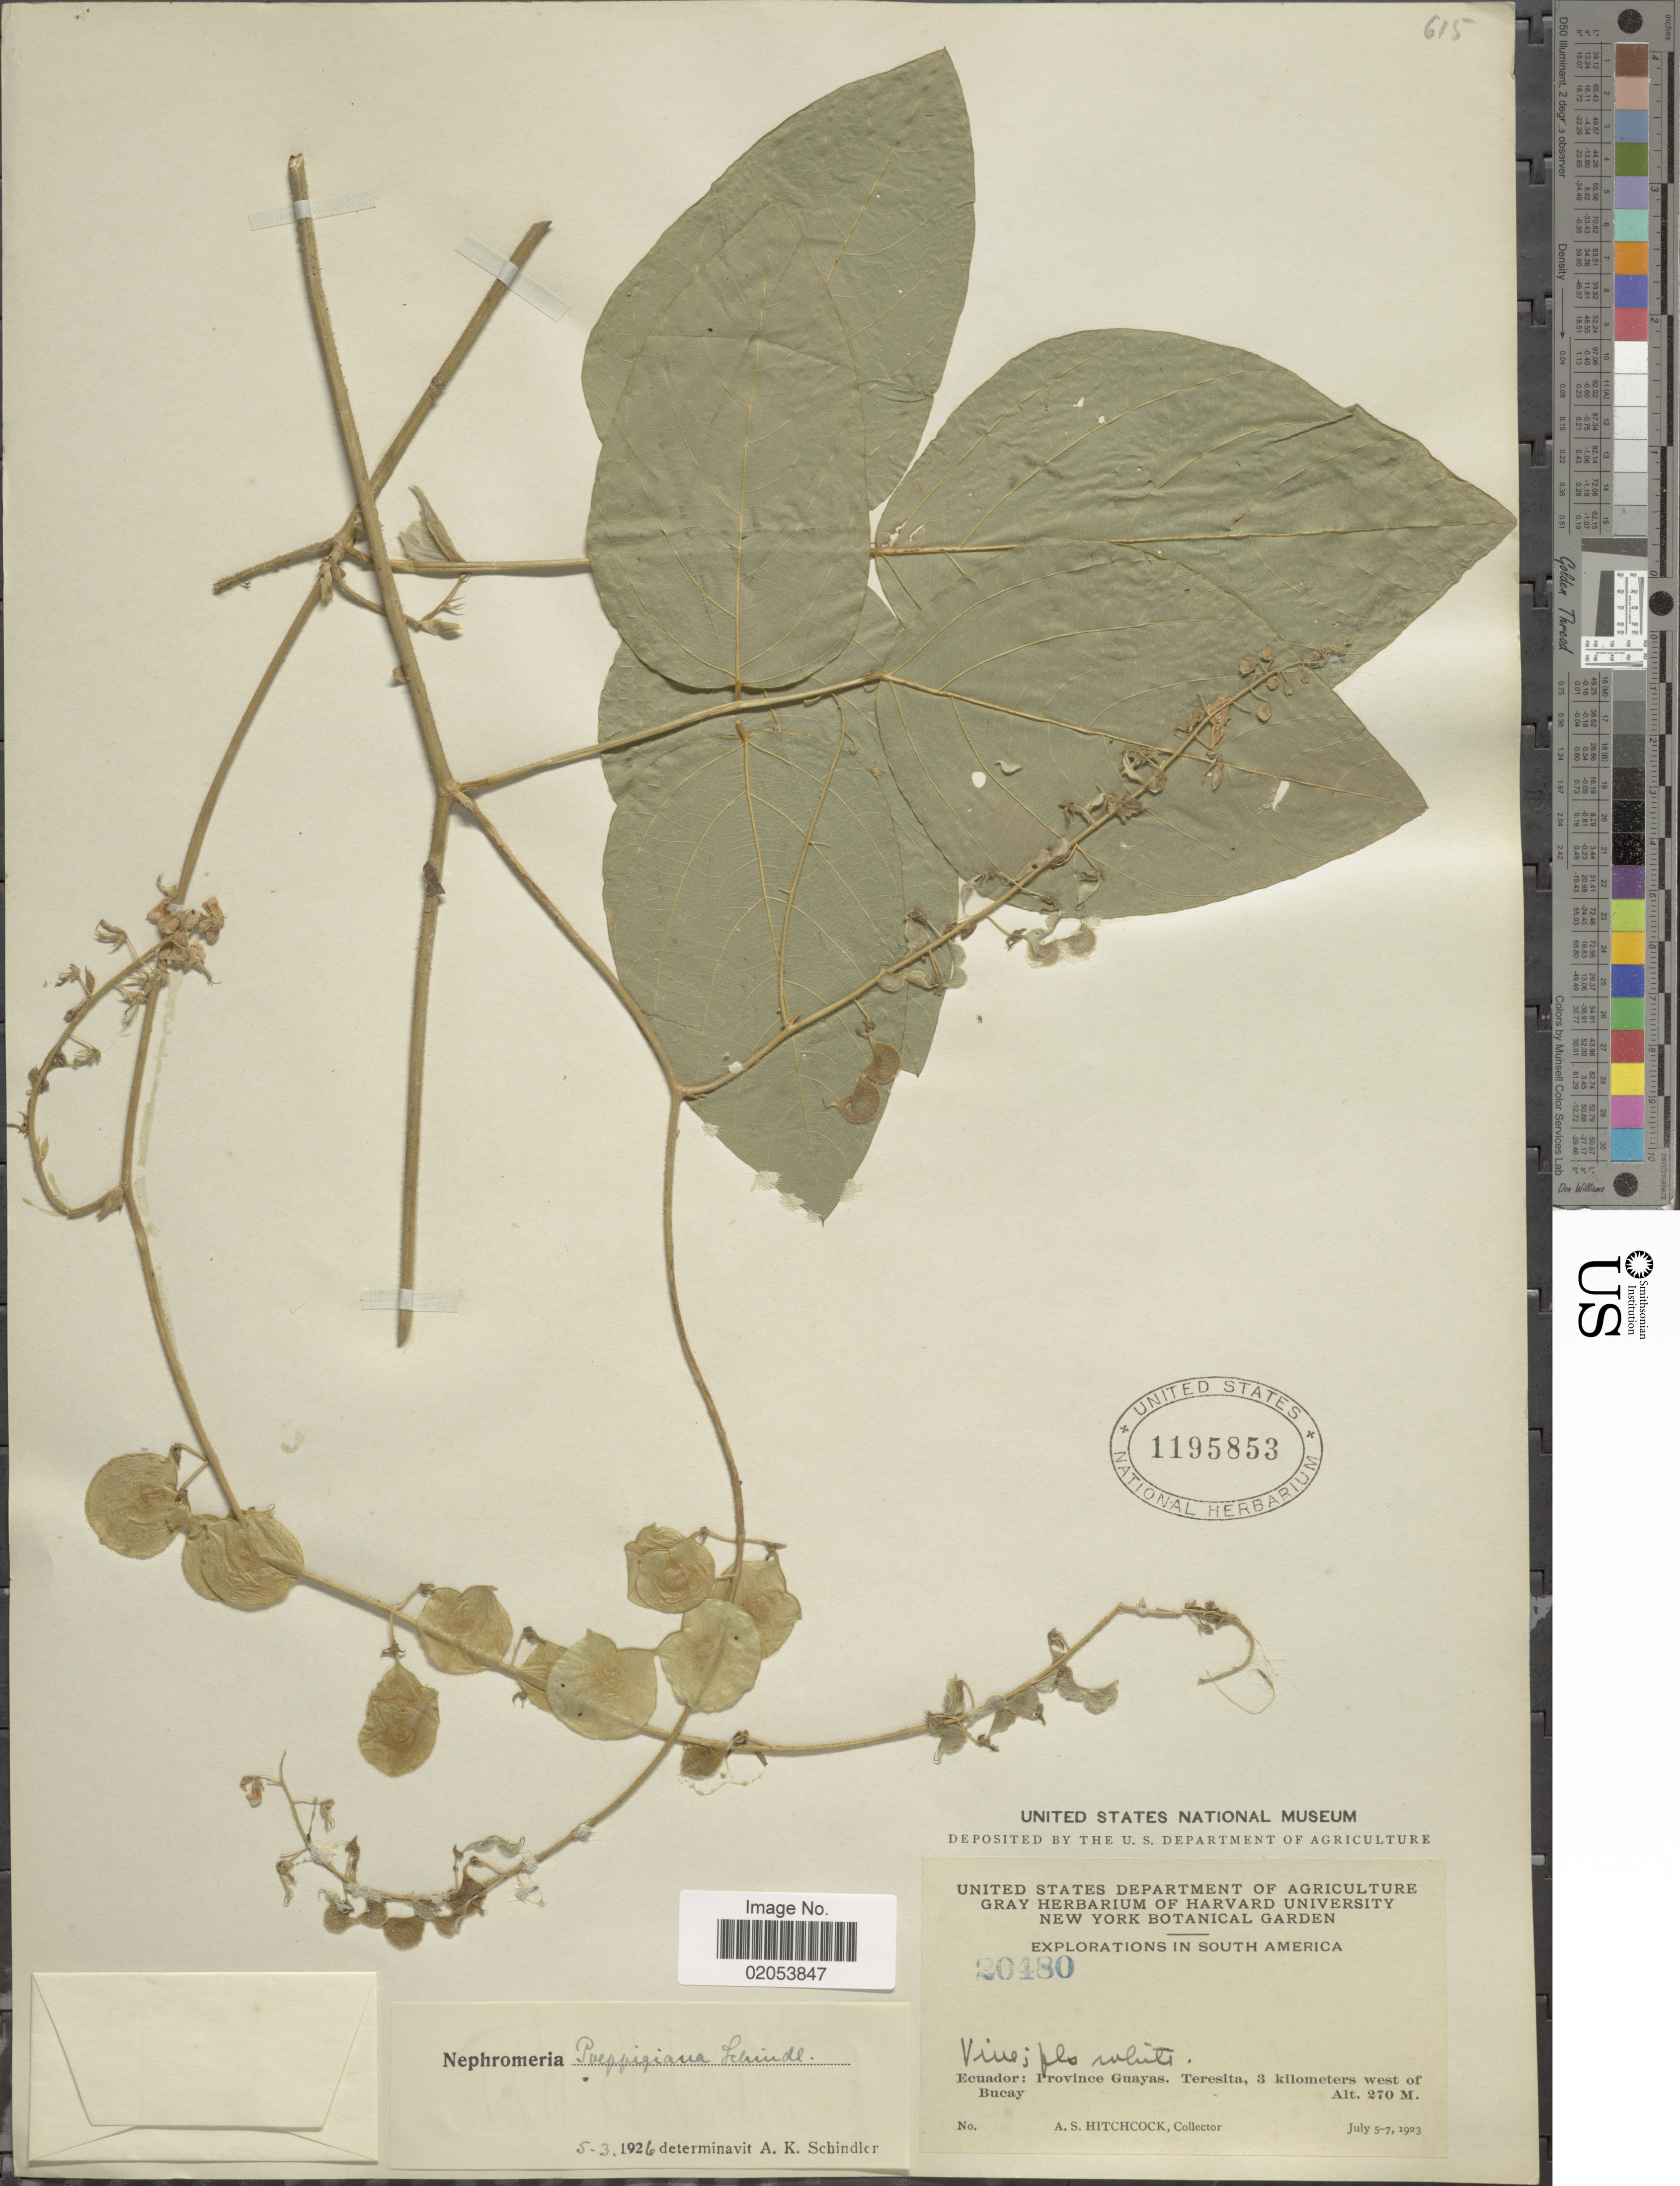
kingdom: Plantae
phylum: Tracheophyta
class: Magnoliopsida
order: Fabales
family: Fabaceae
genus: Desmodium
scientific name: Desmodium poeppigianum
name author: (Schindl.) J.F. Macbr.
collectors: A. S. Hitchcock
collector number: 20480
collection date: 1923-07-05/1923-07-07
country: Ecuador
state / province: Guayas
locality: Teresita, 3 kilometers west of Bucay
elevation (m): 270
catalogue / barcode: US 1195853